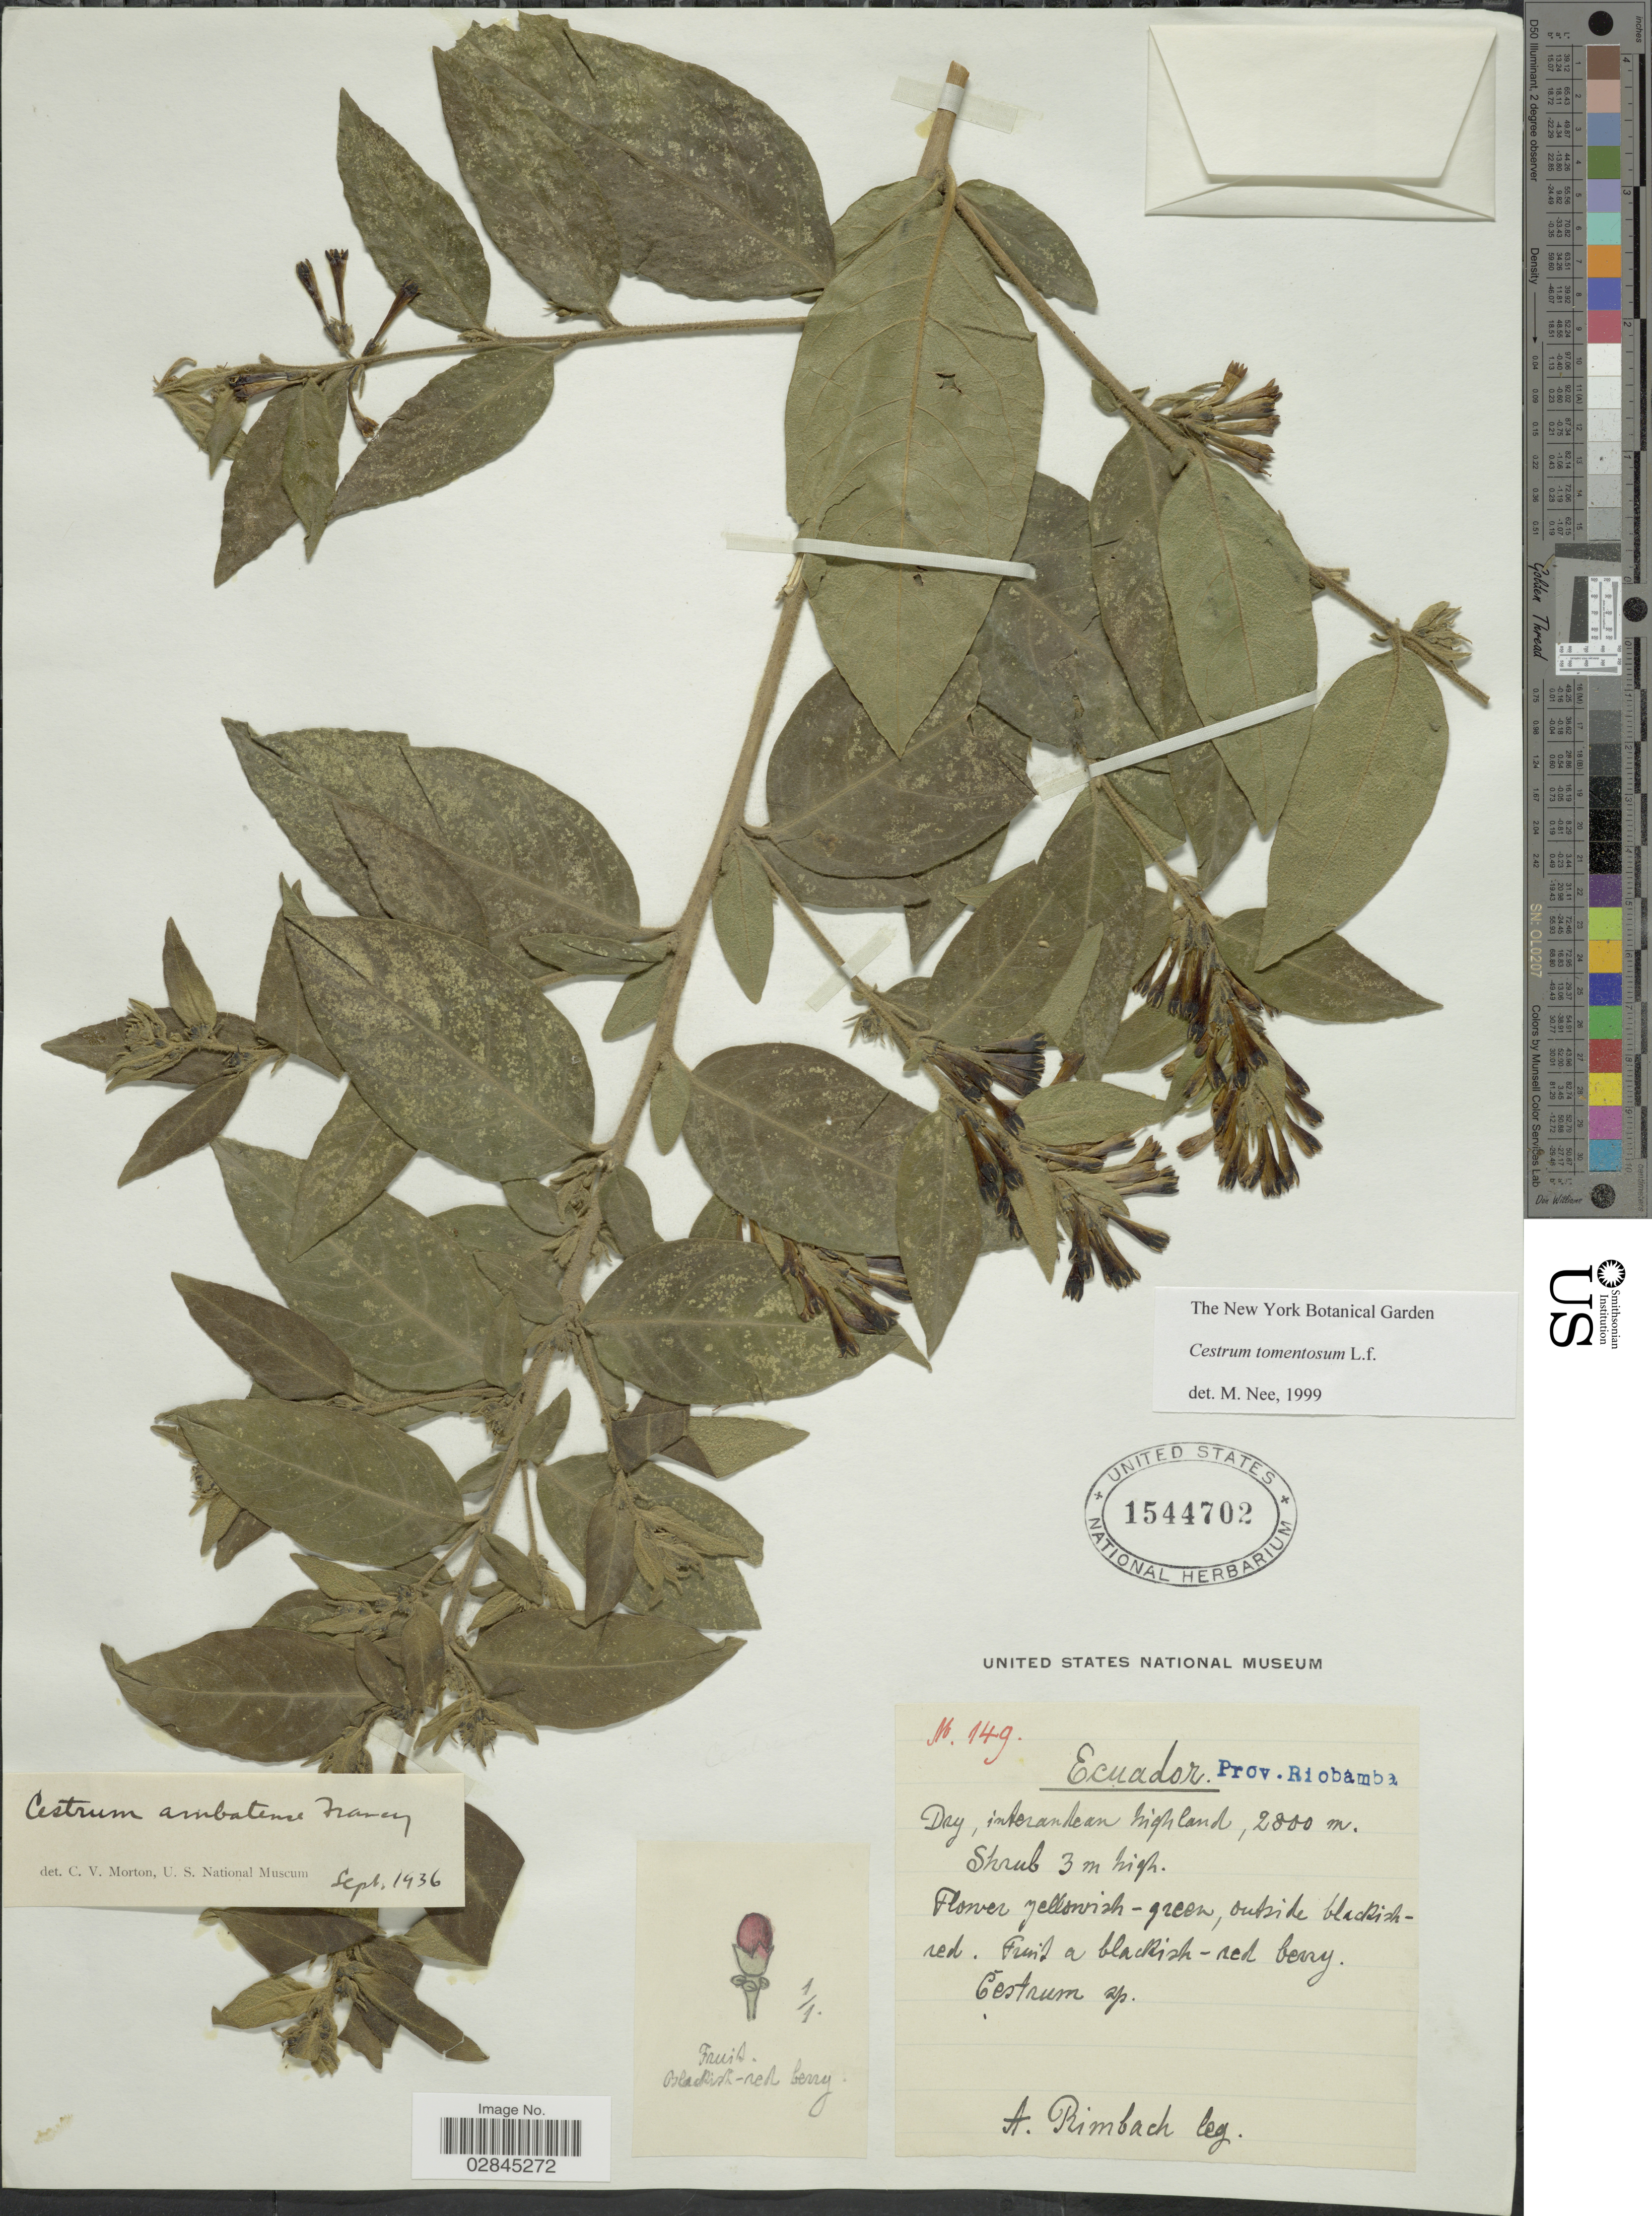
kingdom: Plantae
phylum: Tracheophyta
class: Magnoliopsida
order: Solanales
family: Solanaceae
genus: Cestrum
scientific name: Cestrum tomentosum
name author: L. f.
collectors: A. Rimbach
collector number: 149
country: Ecuador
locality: Prov. Riobamba.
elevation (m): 2800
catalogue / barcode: US 1544702